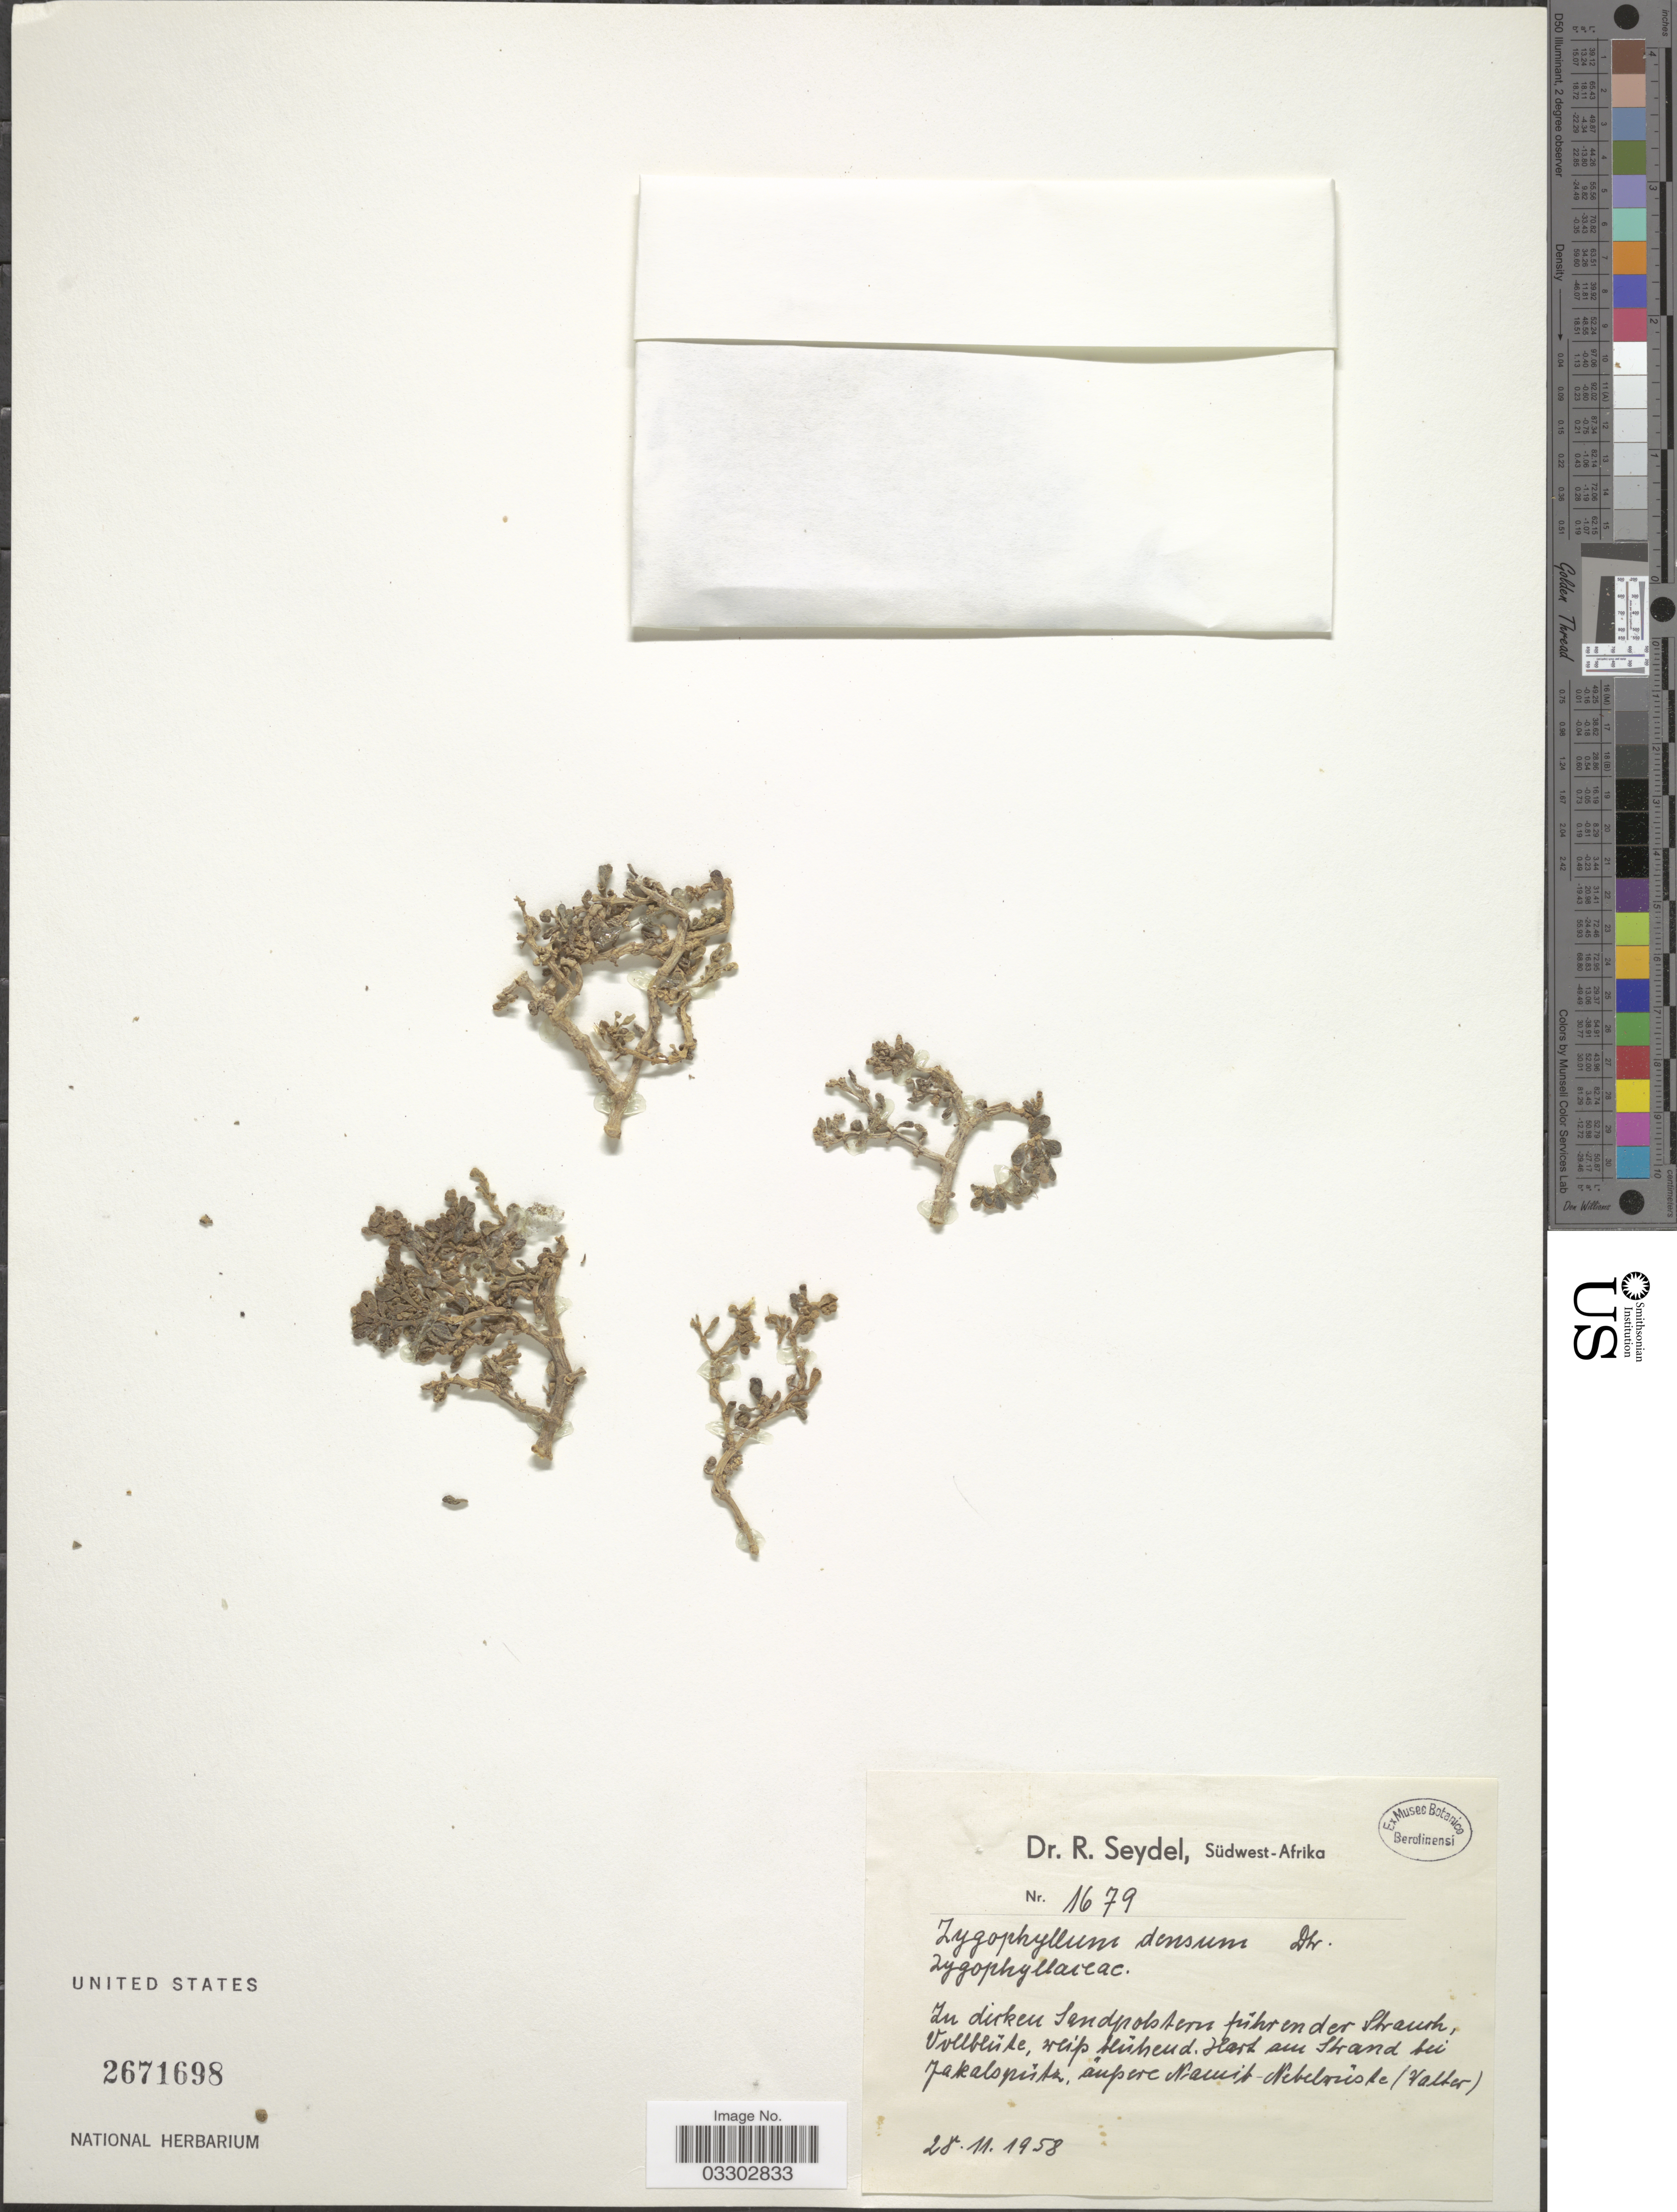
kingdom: Plantae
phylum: Tracheophyta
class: Magnoliopsida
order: Zygophyllales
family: Zygophyllaceae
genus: Zygophyllum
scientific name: Zygophyllum densum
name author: Dinter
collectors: R. Seydel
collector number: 1679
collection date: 1958-11-28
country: Namibia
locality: Südwest-Afrika. Hart am strand bei Jakalsputz, äussere Namib-Nebelwüste (Walter).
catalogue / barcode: US 2671698